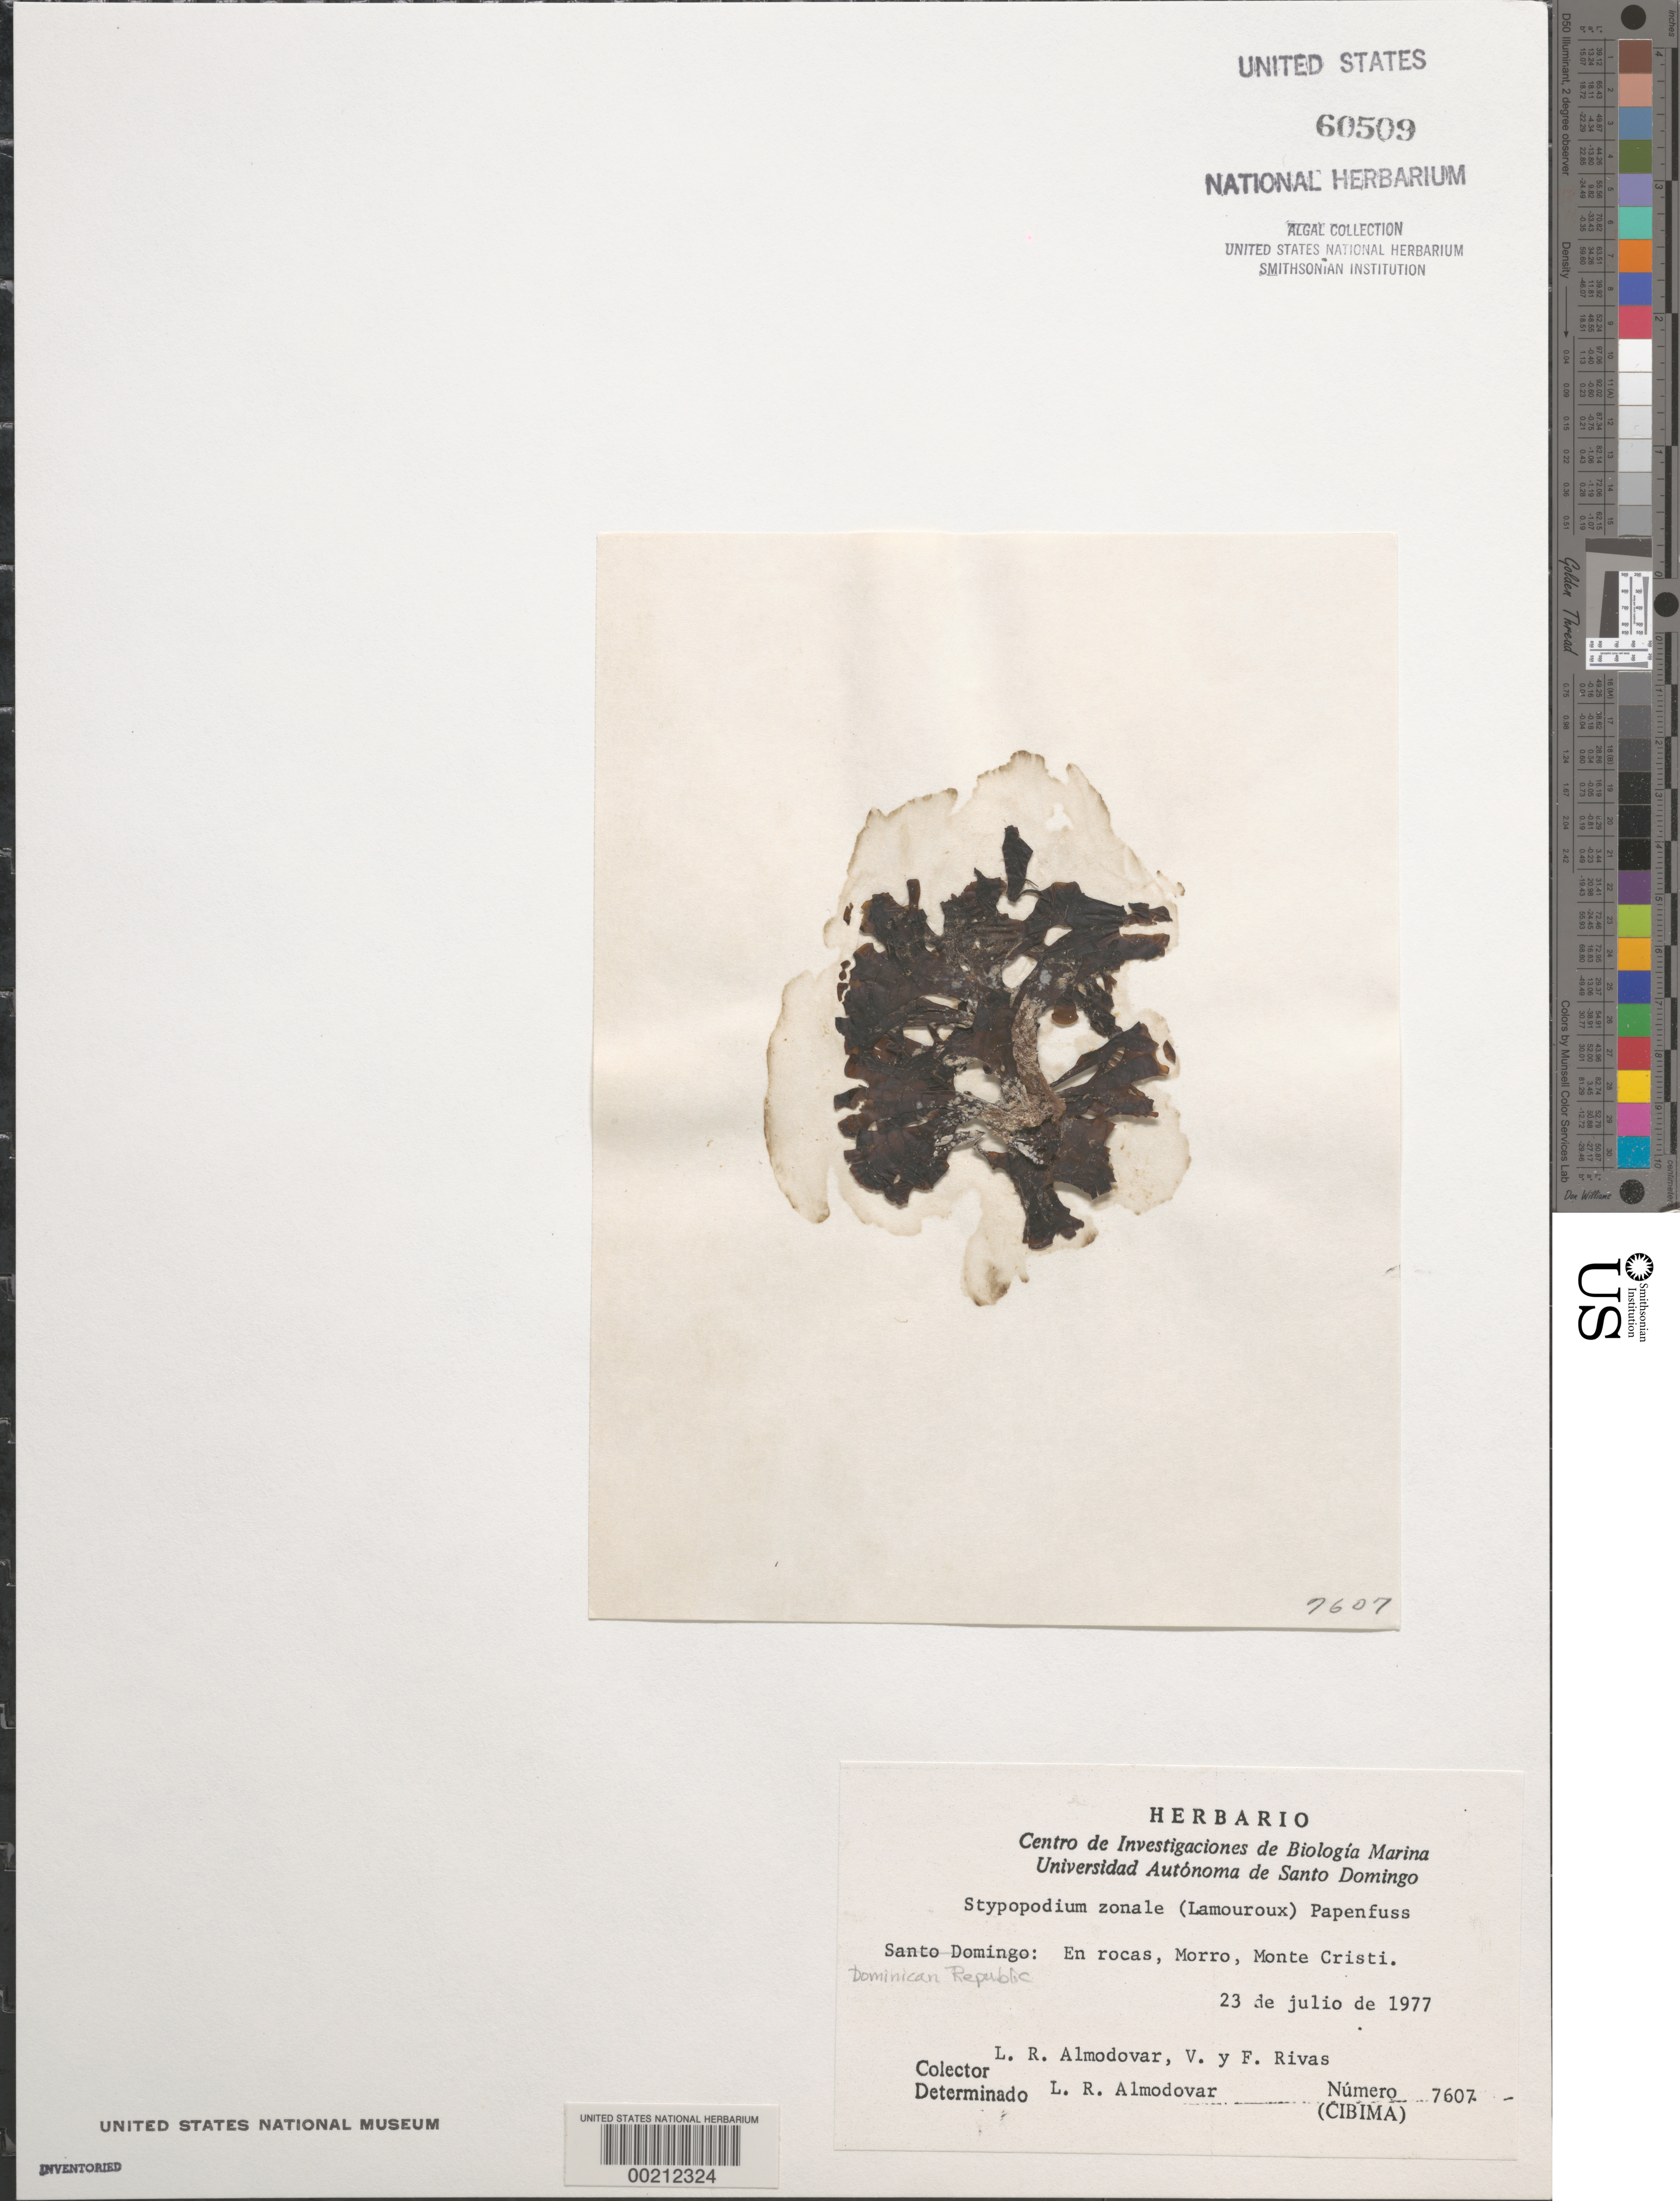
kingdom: Chromista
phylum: Ochrophyta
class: Phaeophyceae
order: Dictyotales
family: Dictyotaceae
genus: Stypopodium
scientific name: Stypopodium zonale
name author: (J.V.Lamouroux) Papenf.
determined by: Almodovar, L. R.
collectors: L. Almodovar, V. Rivas & F. Rivas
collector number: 7607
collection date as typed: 23 Jul 1977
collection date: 1977-07-23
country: Dominican Republic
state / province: Monte Cristi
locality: Morro, san fernando de montecristi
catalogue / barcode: US 60509